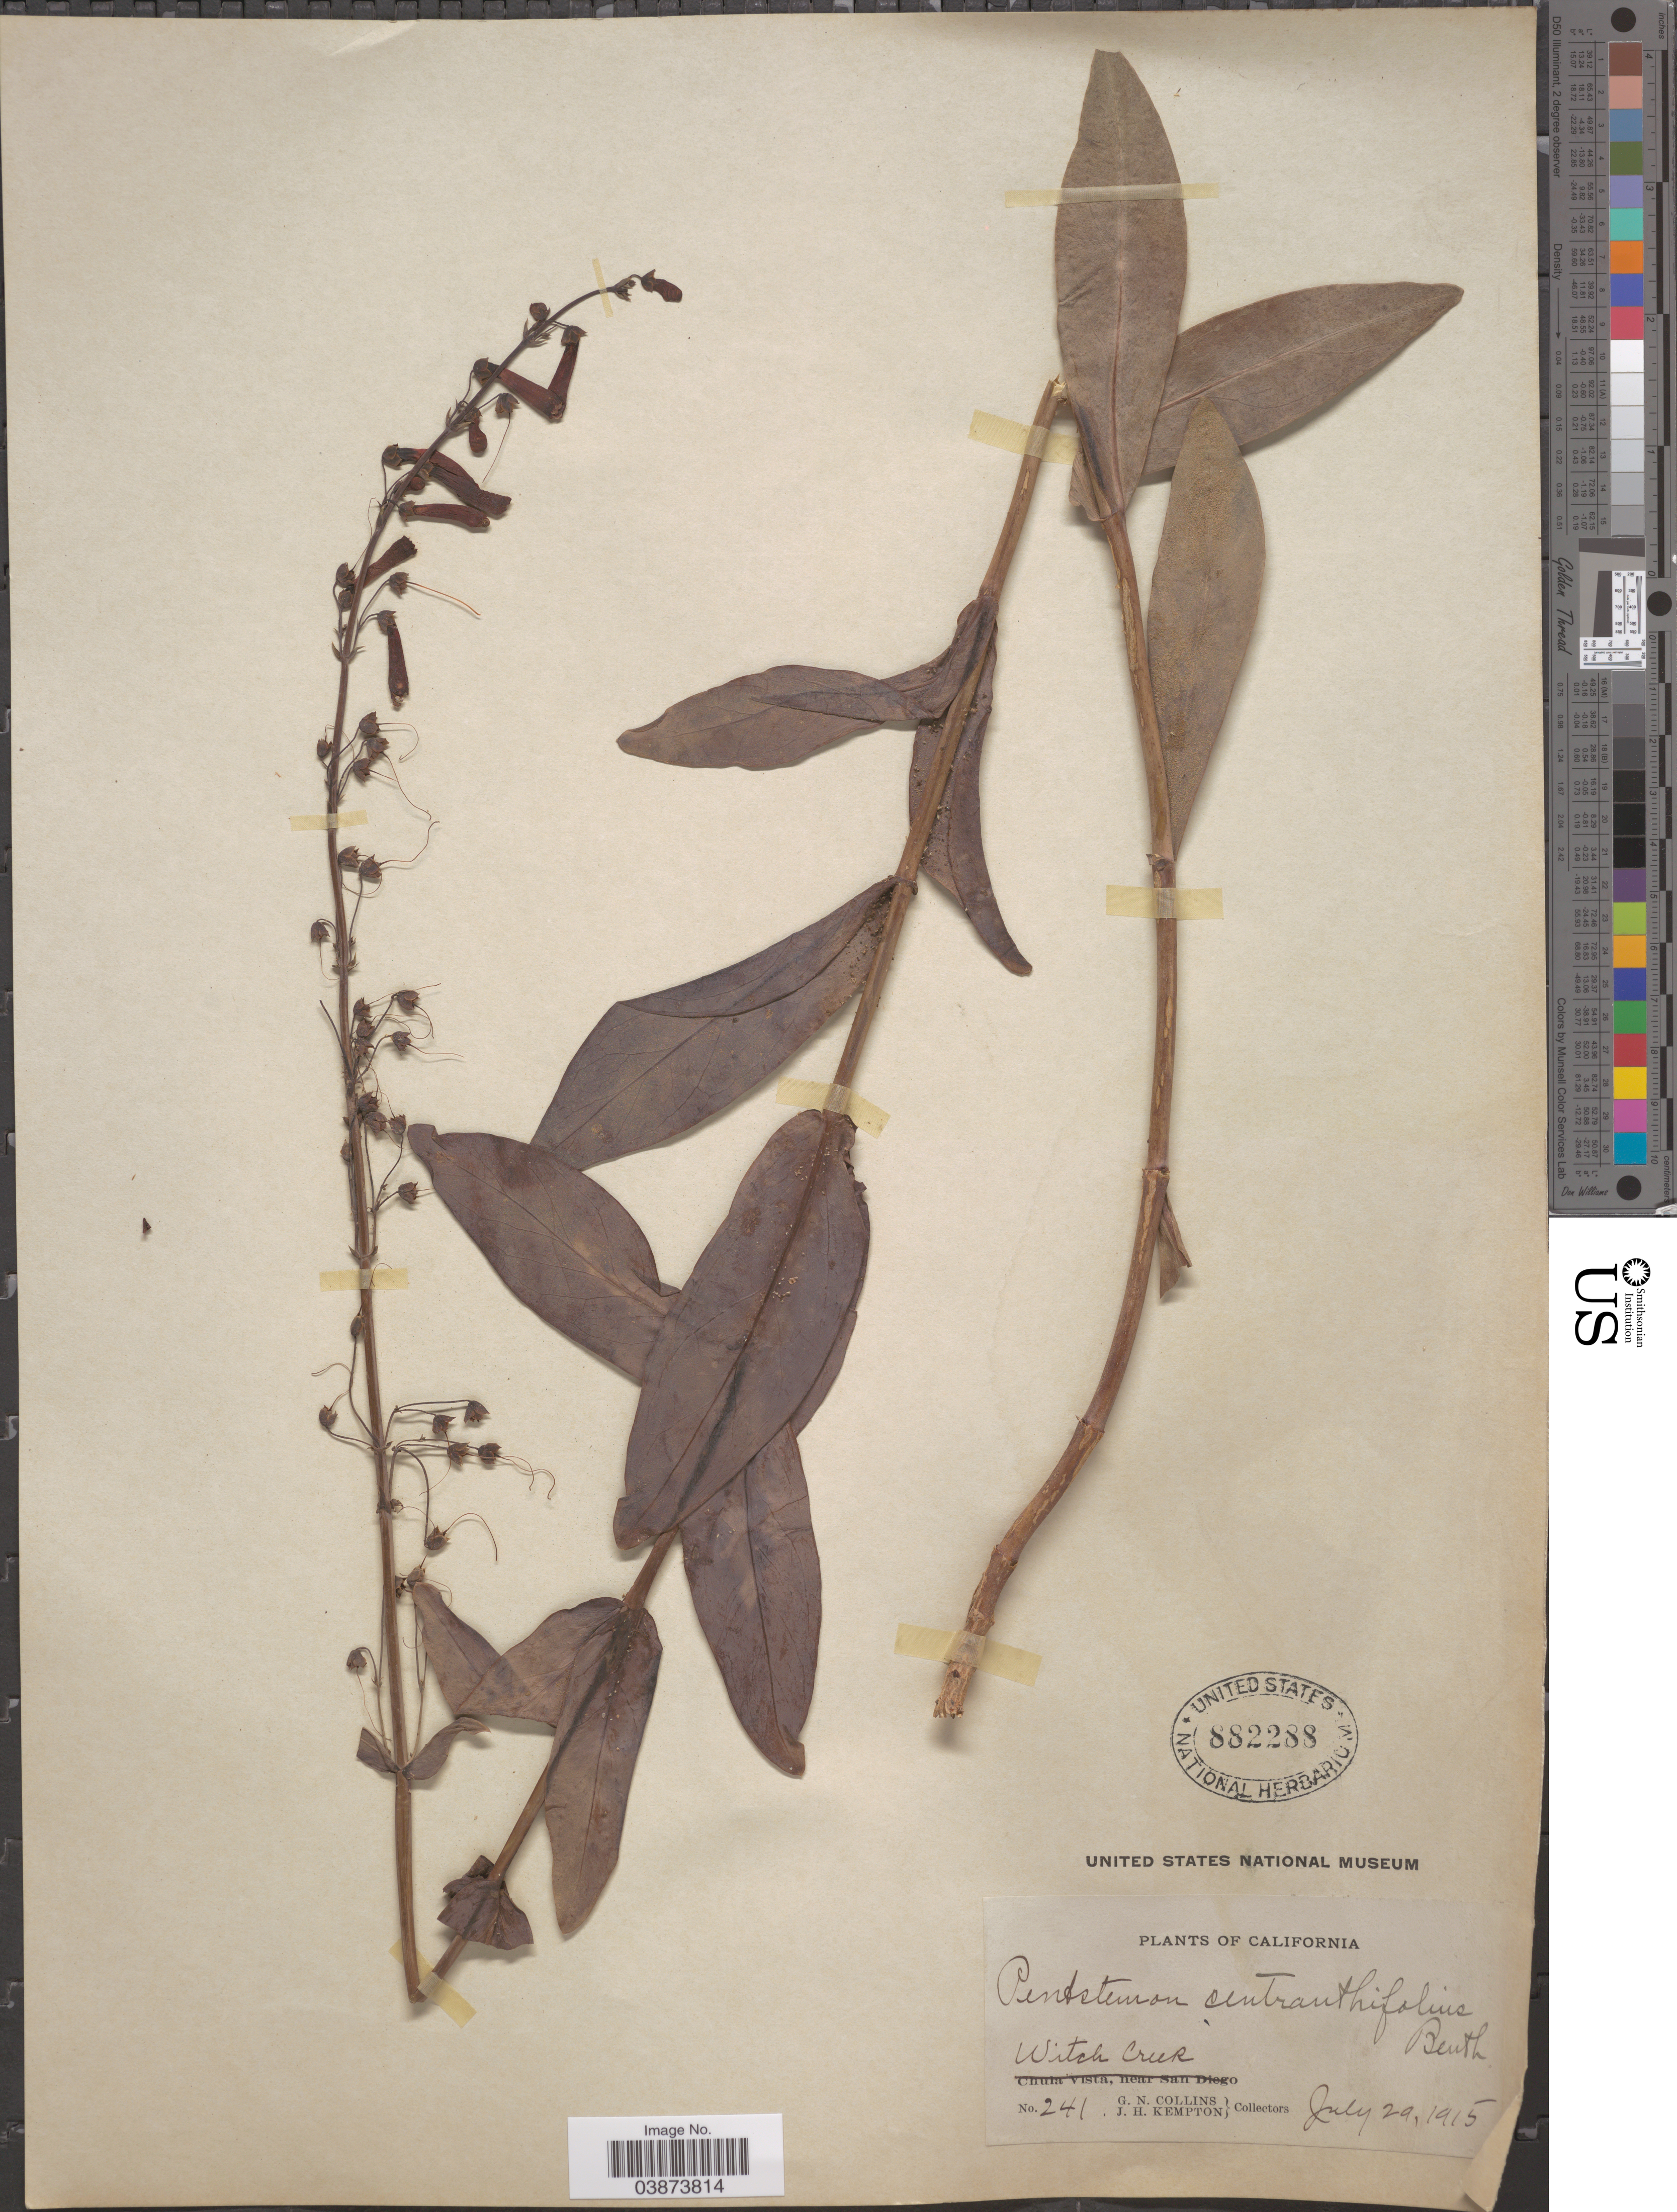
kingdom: Plantae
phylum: Tracheophyta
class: Magnoliopsida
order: Lamiales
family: Plantaginaceae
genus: Penstemon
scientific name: Penstemon centranthifolius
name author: Benth.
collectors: G. Collins & J. H. Kempton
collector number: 241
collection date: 1915-07-29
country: United States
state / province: California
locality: Witch Creek.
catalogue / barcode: US 882288